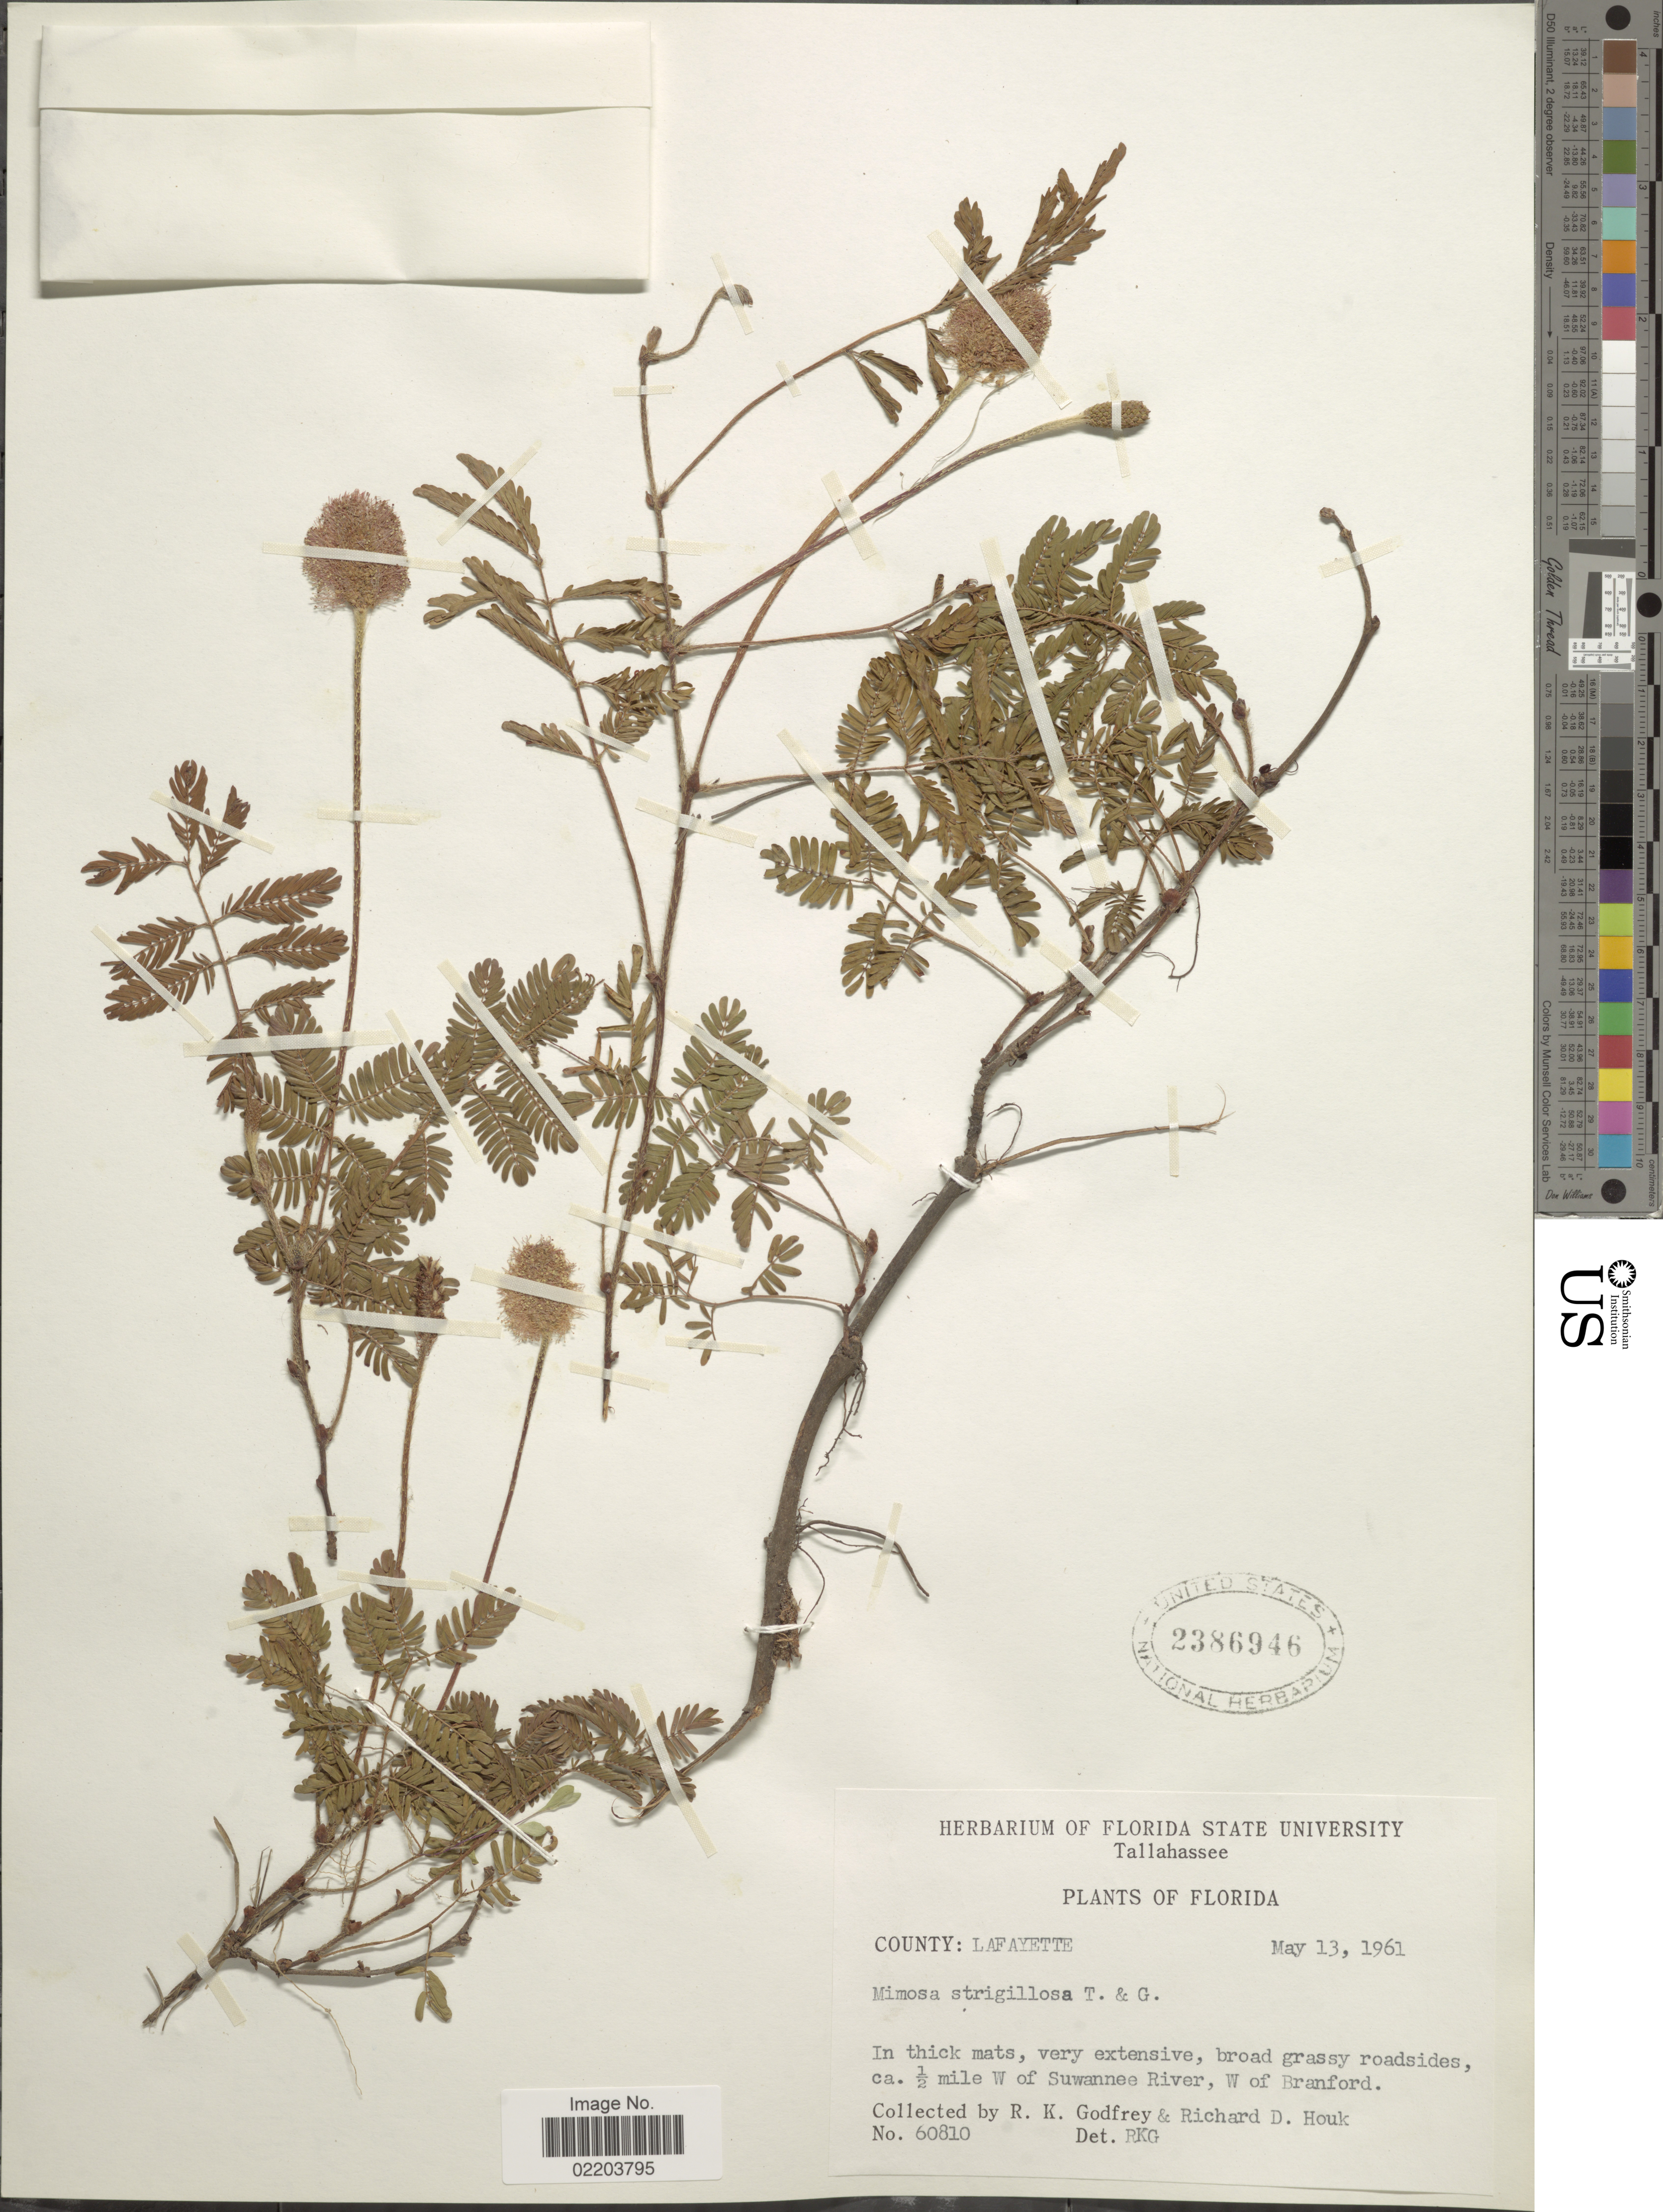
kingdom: Plantae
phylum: Tracheophyta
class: Magnoliopsida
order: Fabales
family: Fabaceae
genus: Mimosa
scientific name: Mimosa strigillosa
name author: Torr. & A. Gray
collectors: R. K. Godfrey & R. Houk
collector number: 60810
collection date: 1961-05-13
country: United States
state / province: Florida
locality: Lafayette, In thick mats, very extensive, broad grassy roadsides, ca. ½ mile W of Suwanne River, W of Brandford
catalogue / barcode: US 2386946